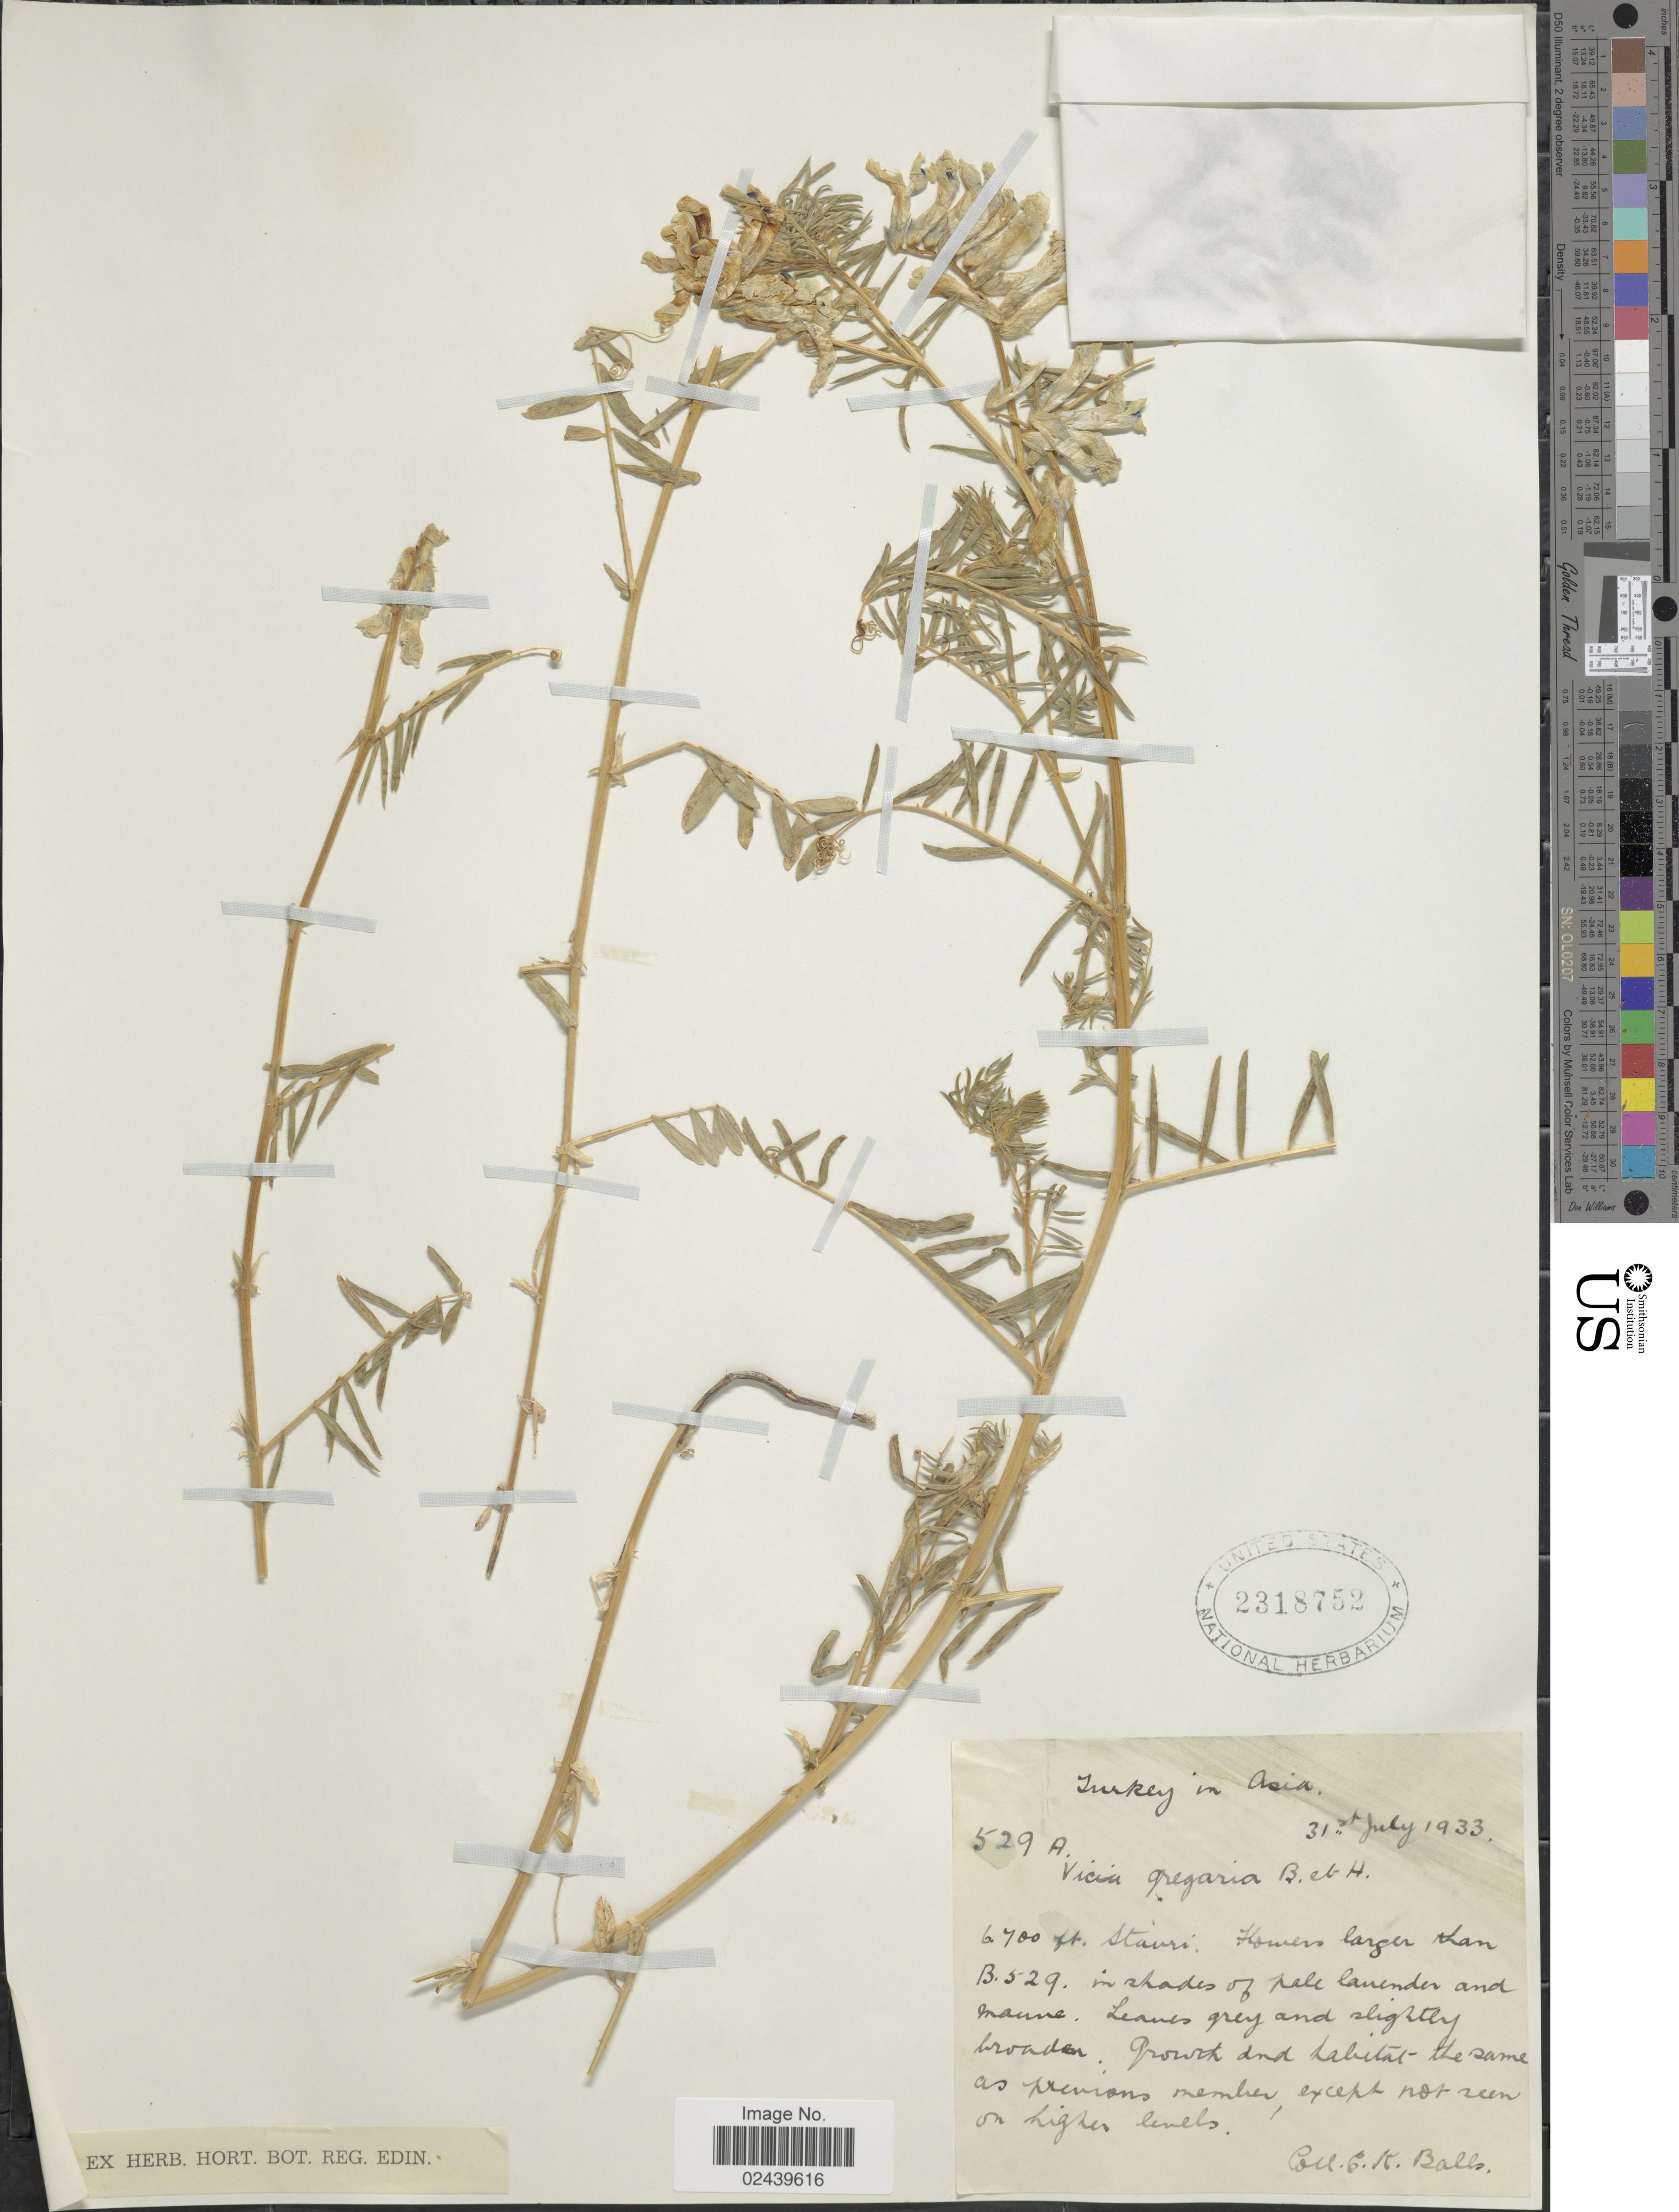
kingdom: Plantae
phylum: Tracheophyta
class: Magnoliopsida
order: Fabales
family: Fabaceae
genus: Vicia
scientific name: Vicia gregaria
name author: Boiss. & Heldr.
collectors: E. K. Balls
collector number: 529A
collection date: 1933-07-31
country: Turkey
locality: Stavri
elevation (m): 2042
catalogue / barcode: US 2318752